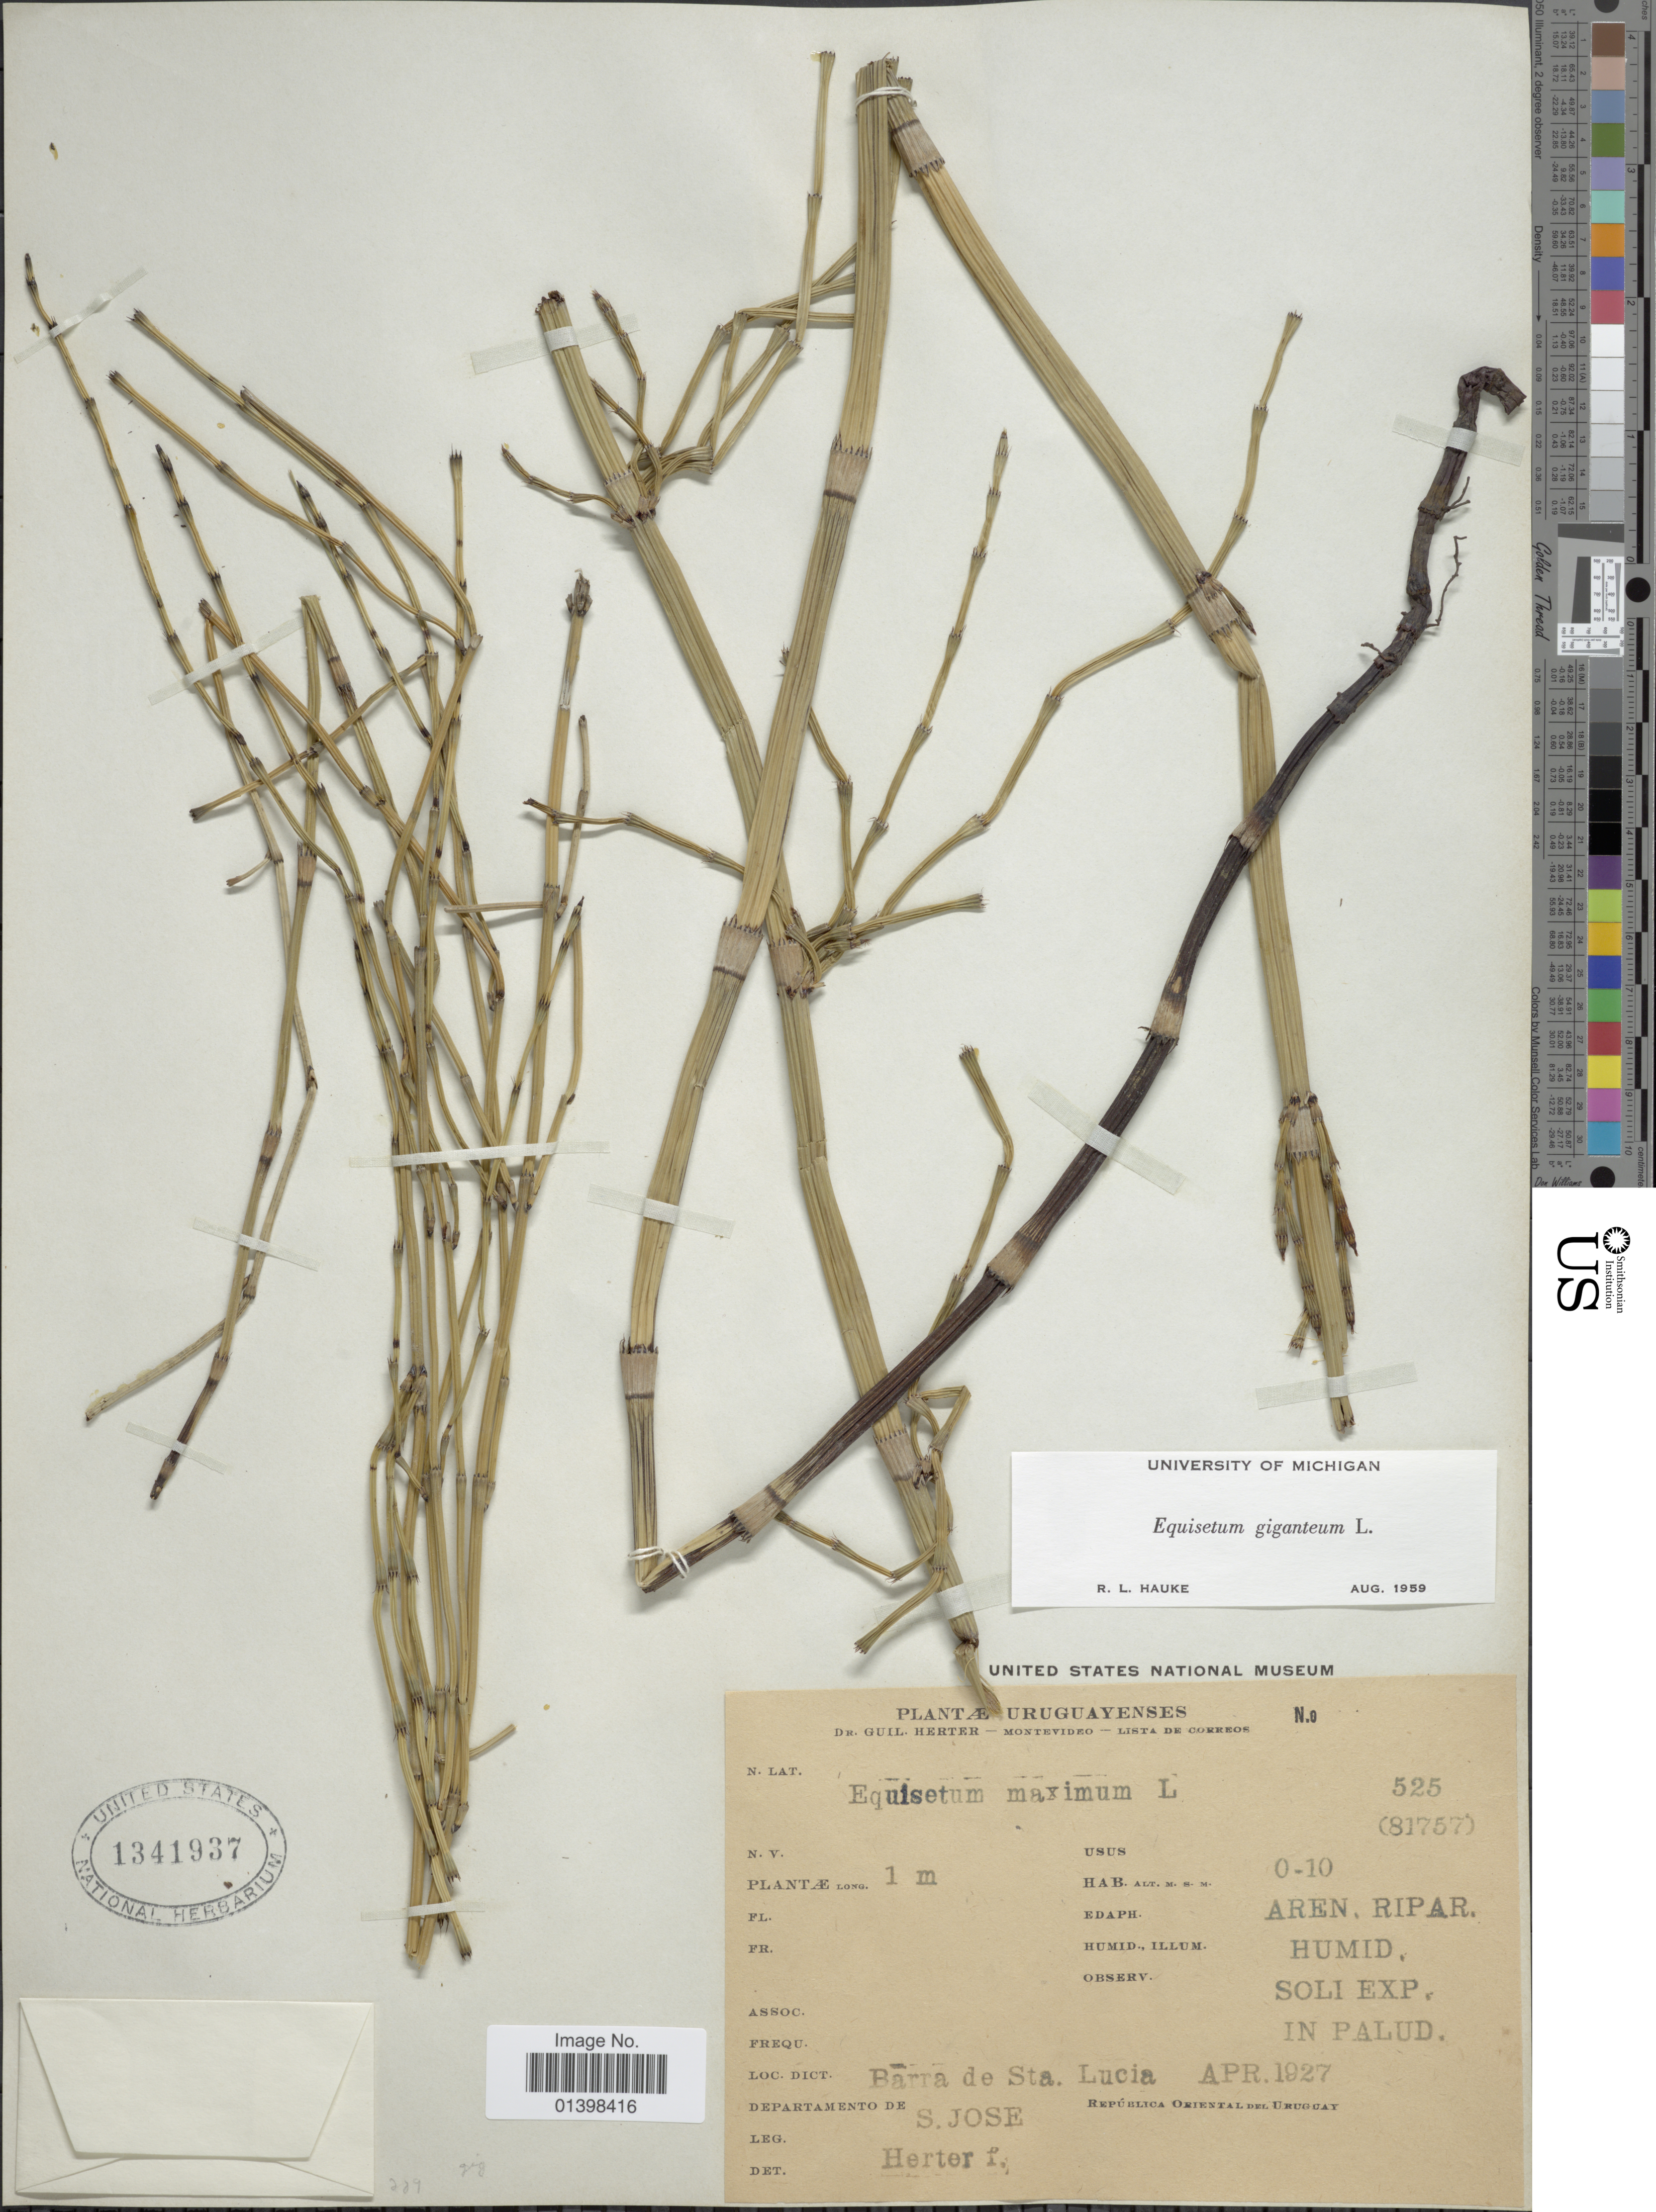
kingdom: Plantae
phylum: Tracheophyta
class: Polypodiopsida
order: Equisetales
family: Equisetaceae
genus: Equisetum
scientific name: Equisetum giganteum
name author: L.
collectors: Herter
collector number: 525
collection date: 1927-04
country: Uruguay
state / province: San Jose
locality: Barra de Sta Lucia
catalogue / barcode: US 1341937